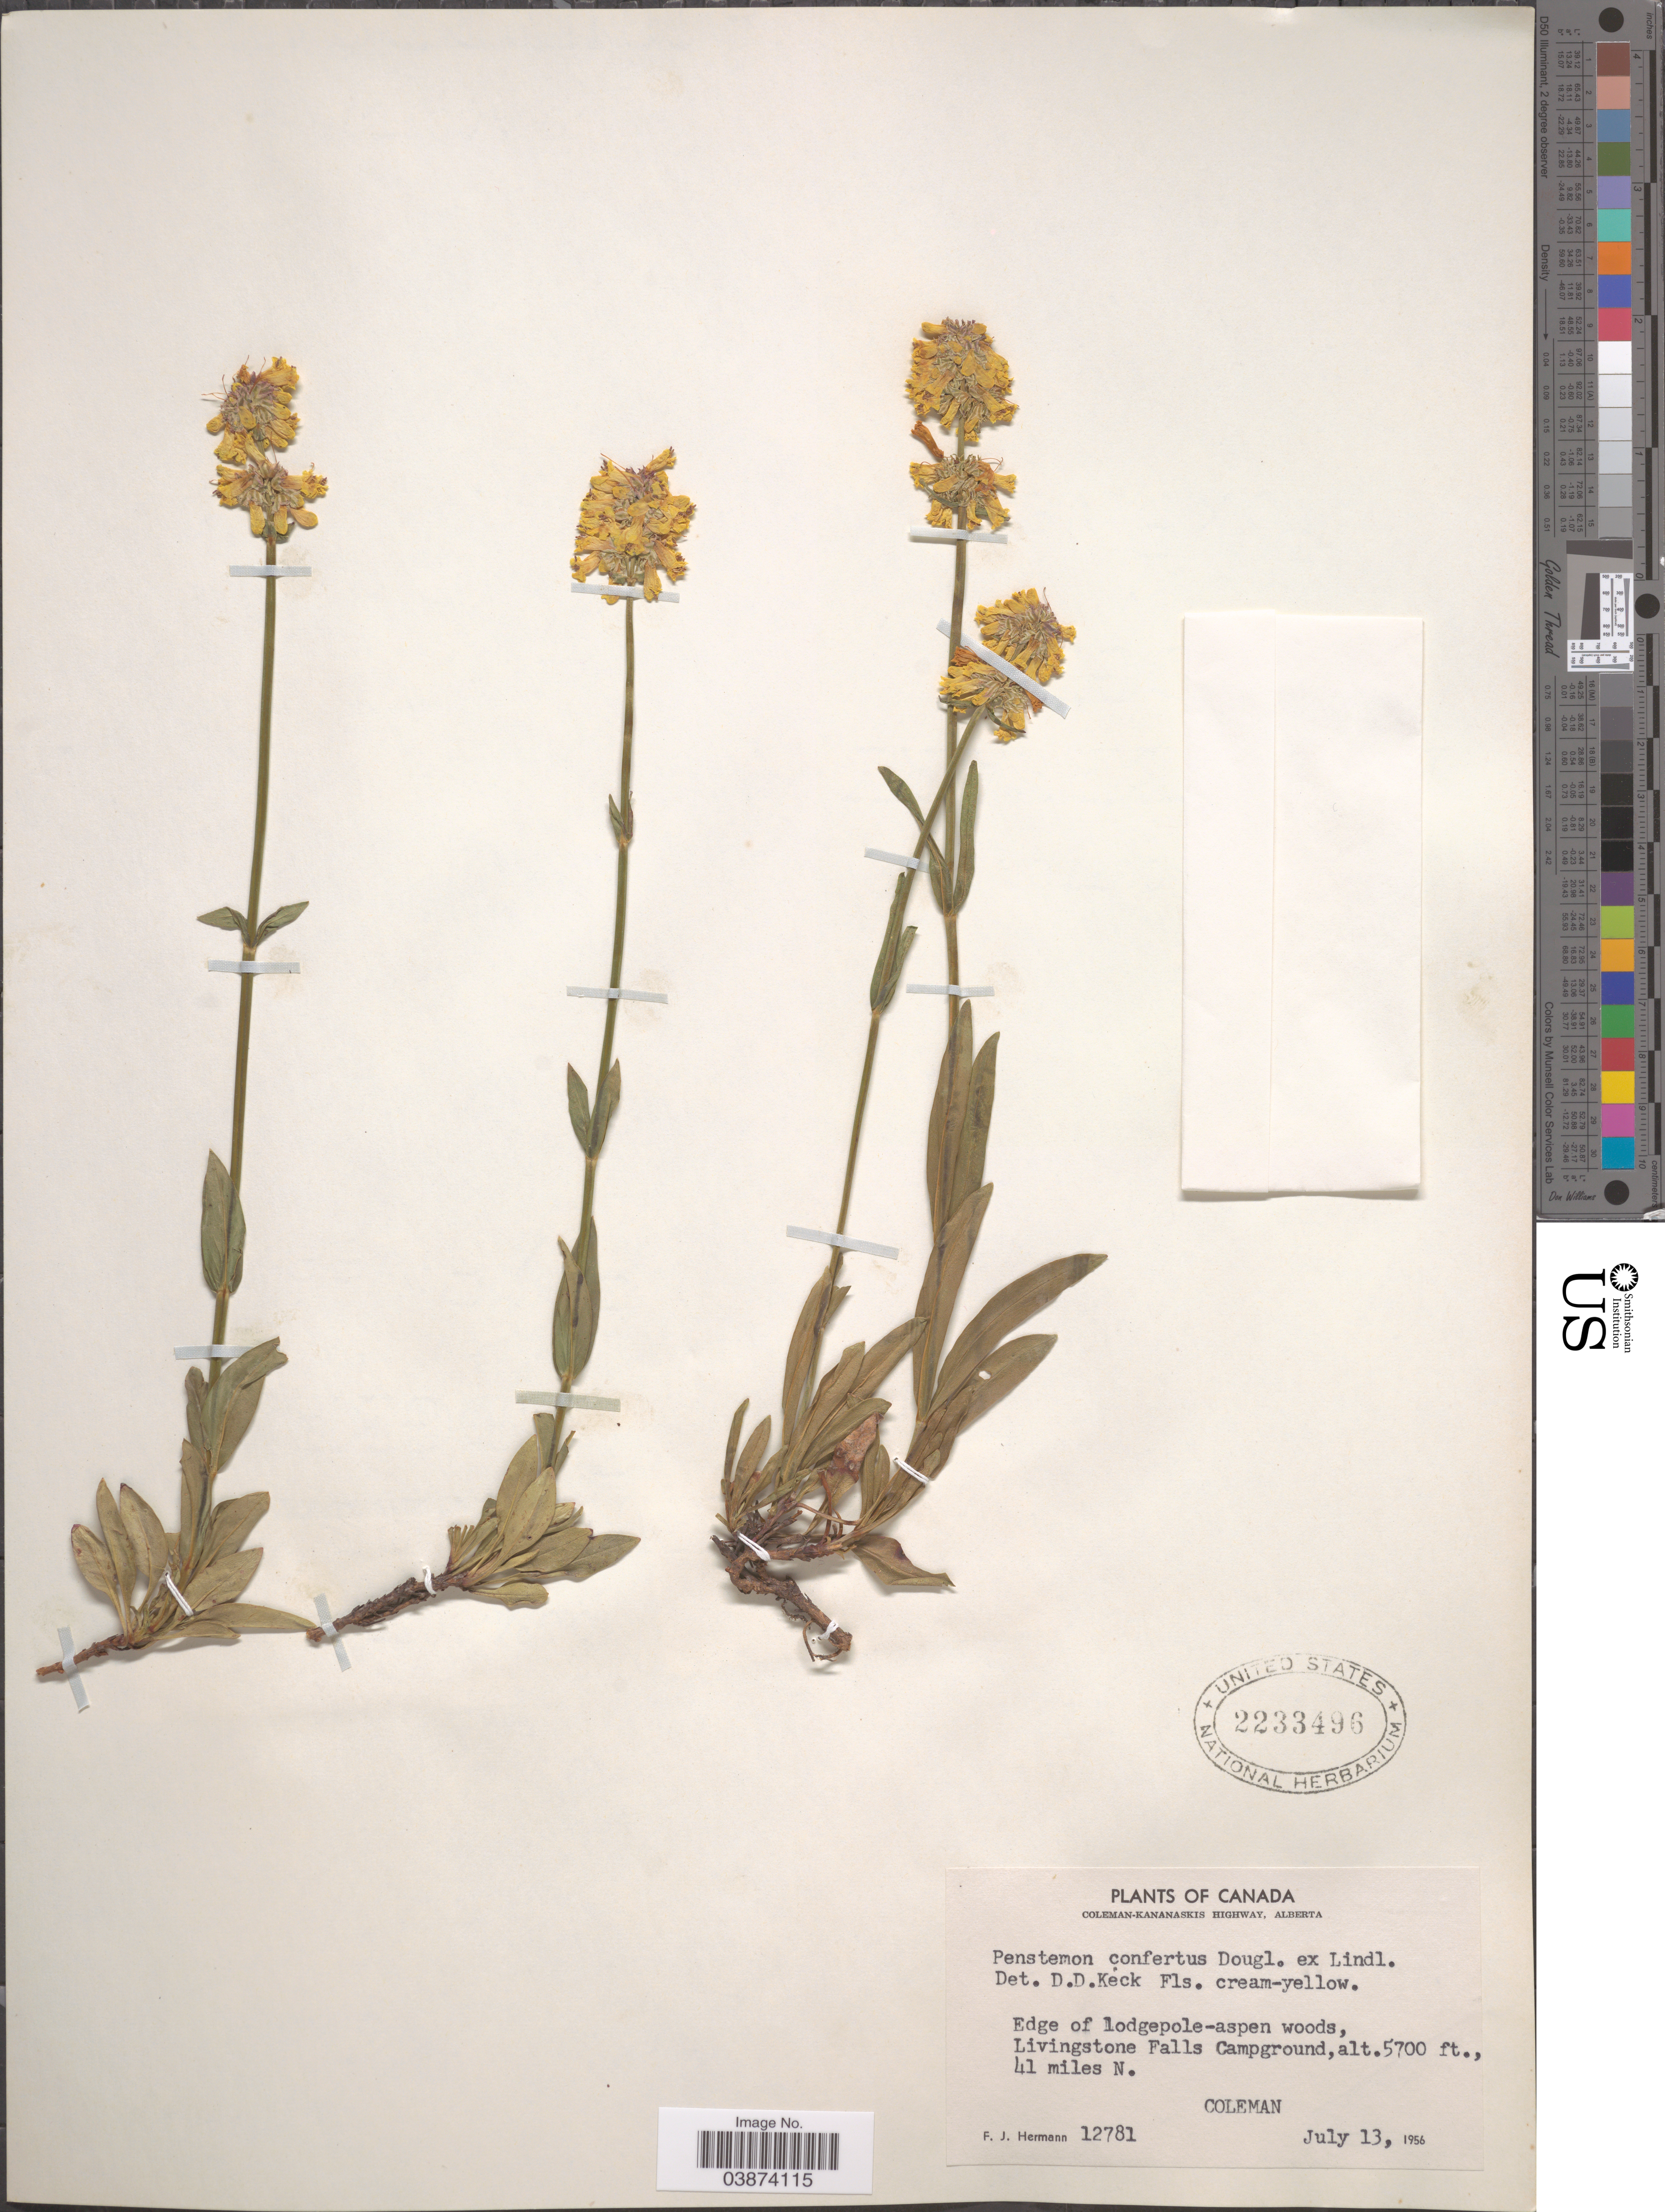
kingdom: Plantae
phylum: Tracheophyta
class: Magnoliopsida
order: Lamiales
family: Plantaginaceae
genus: Penstemon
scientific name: Penstemon confertus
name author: Douglas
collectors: F. J. Hermann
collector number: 12781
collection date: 1956-07-13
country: Canada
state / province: Alberta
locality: Coleman-Kananaskis Highway. Edge of lodgepole-aspen woods, Livingstone Falls Campground, 41 miles N. Coleman.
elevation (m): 1737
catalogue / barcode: US 2233496